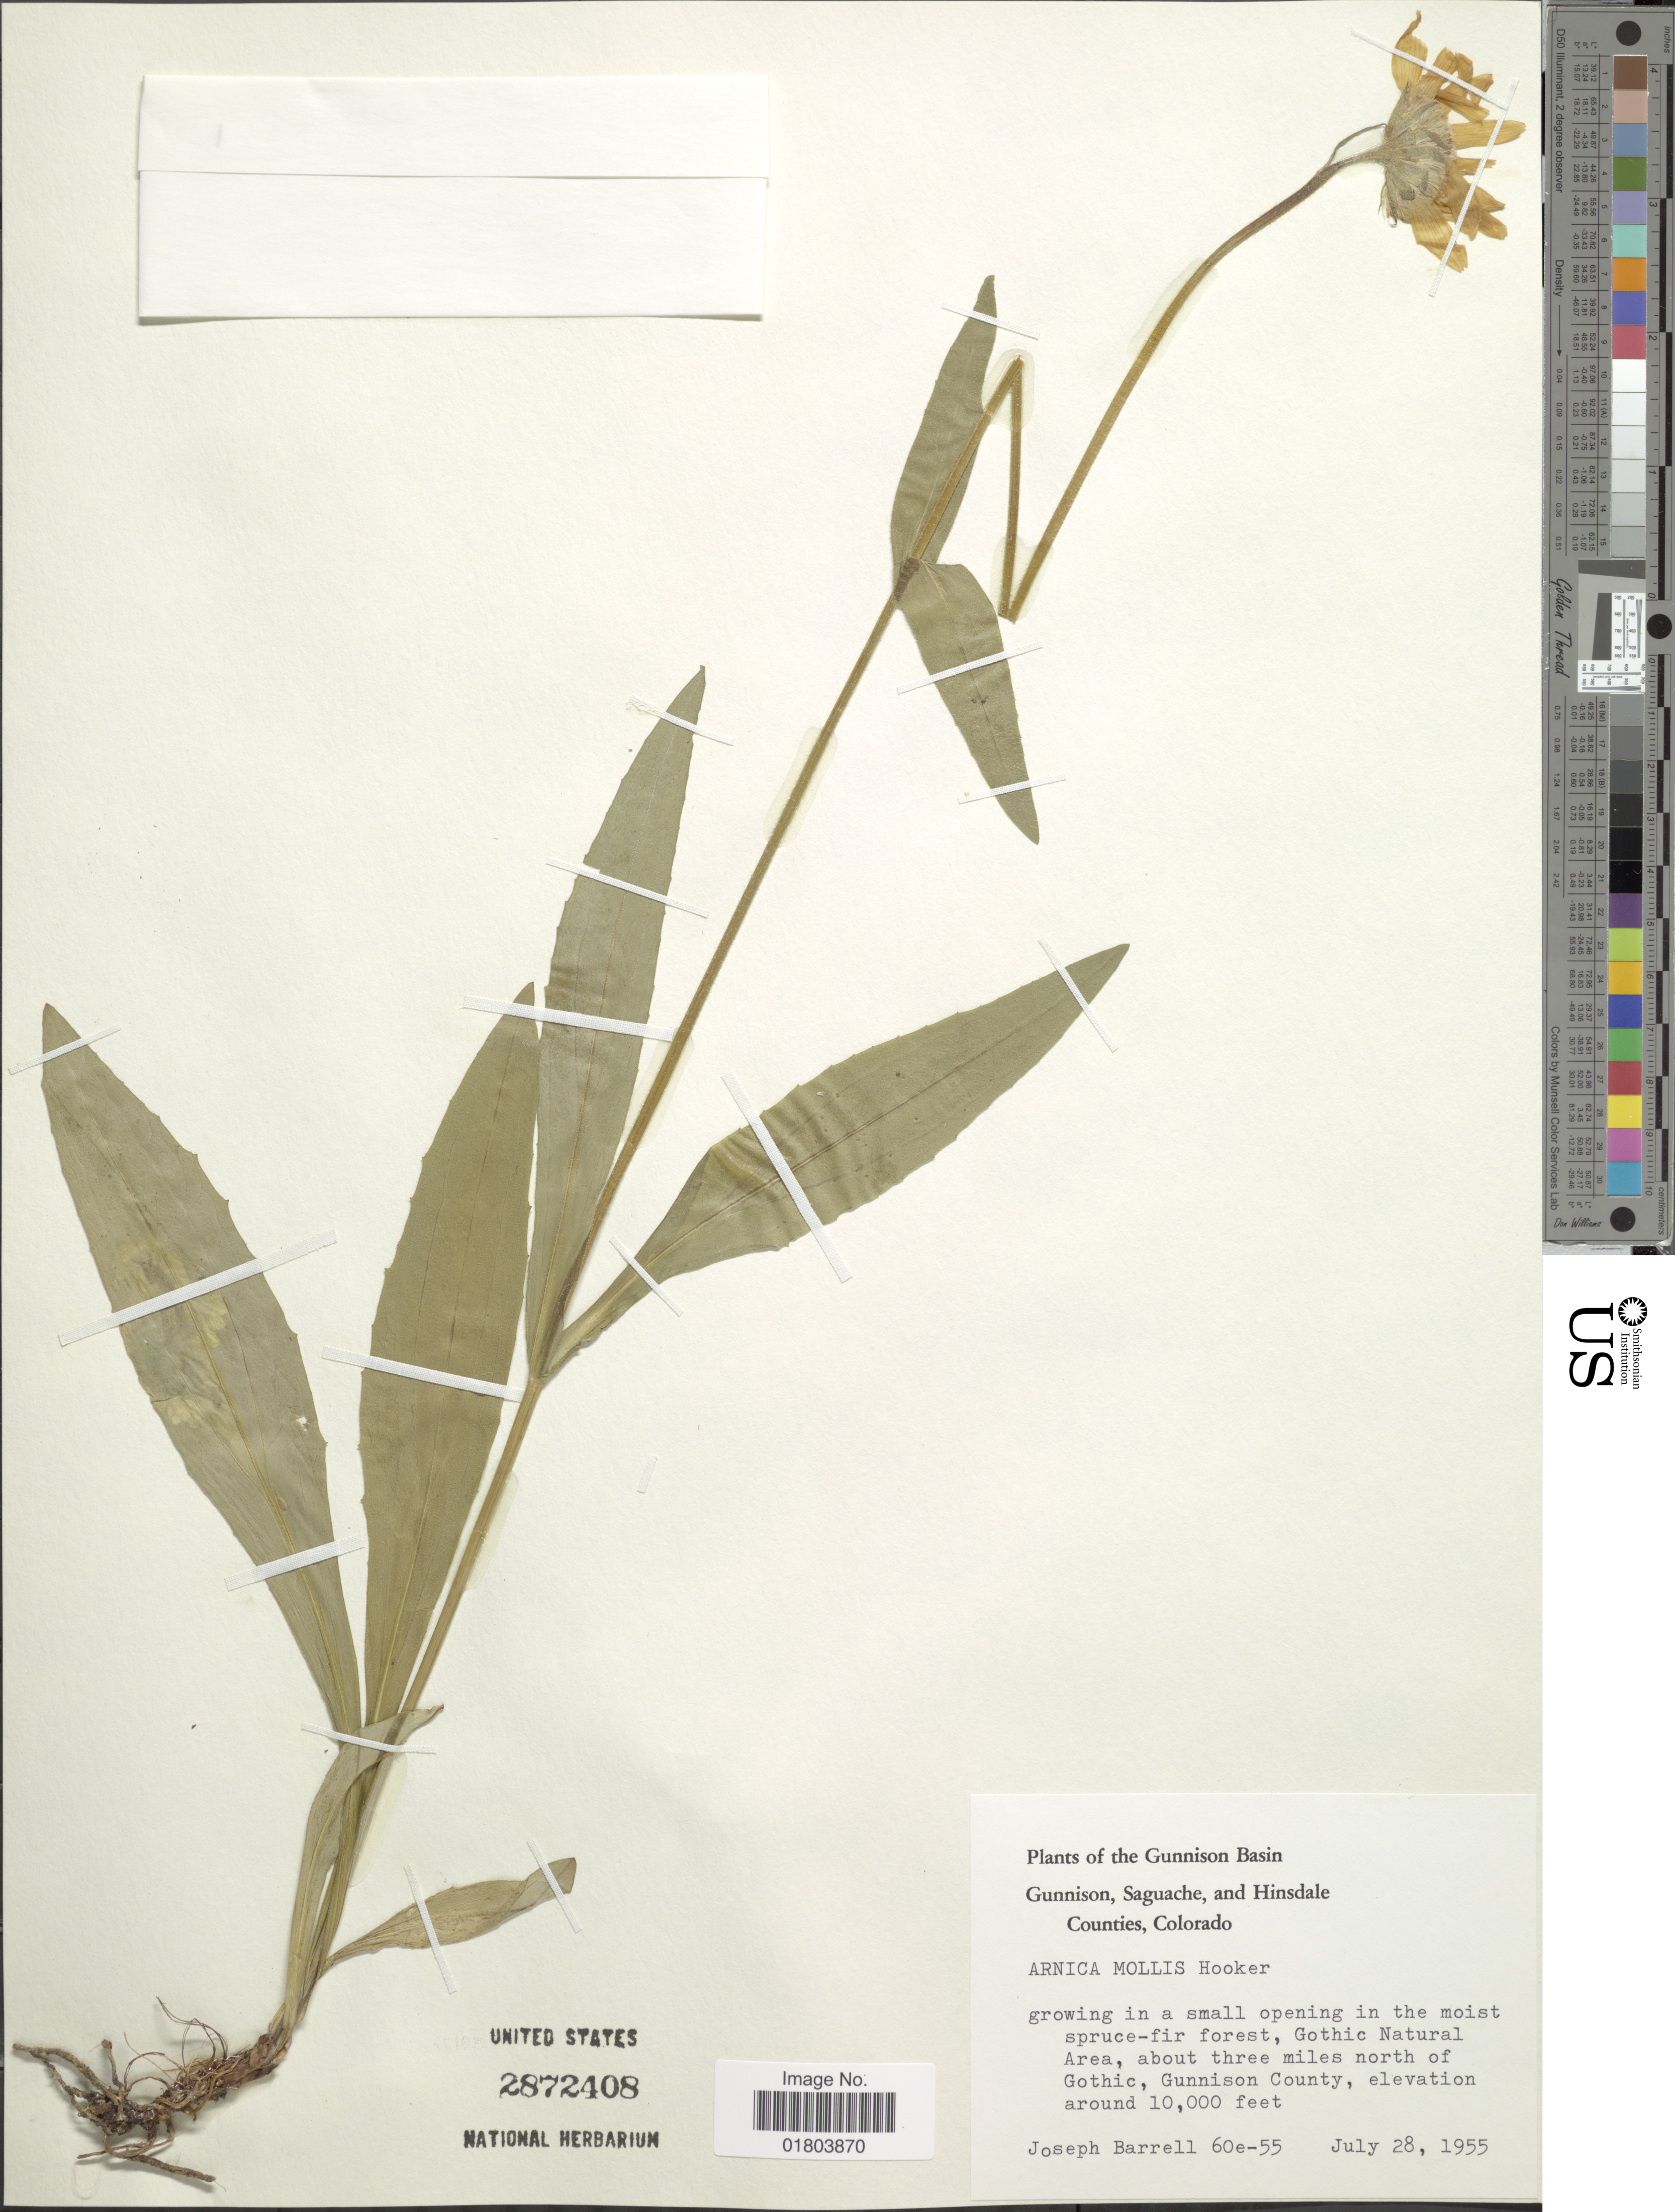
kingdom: Plantae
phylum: Tracheophyta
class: Magnoliopsida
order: Asterales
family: Asteraceae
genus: Arnica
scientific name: Arnica mollis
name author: Hook.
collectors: J. Barrell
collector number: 60e-55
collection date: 1955-07-28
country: United States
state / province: Colorado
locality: The Gunnison Basin Gunnison, Saguache, and Hinsdale Counties, growing in a small opening in the moist spruce-fir forest, Gothic Natural Area, about three miles north of Gothic, Gunnison County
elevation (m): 3048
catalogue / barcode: US 2872408